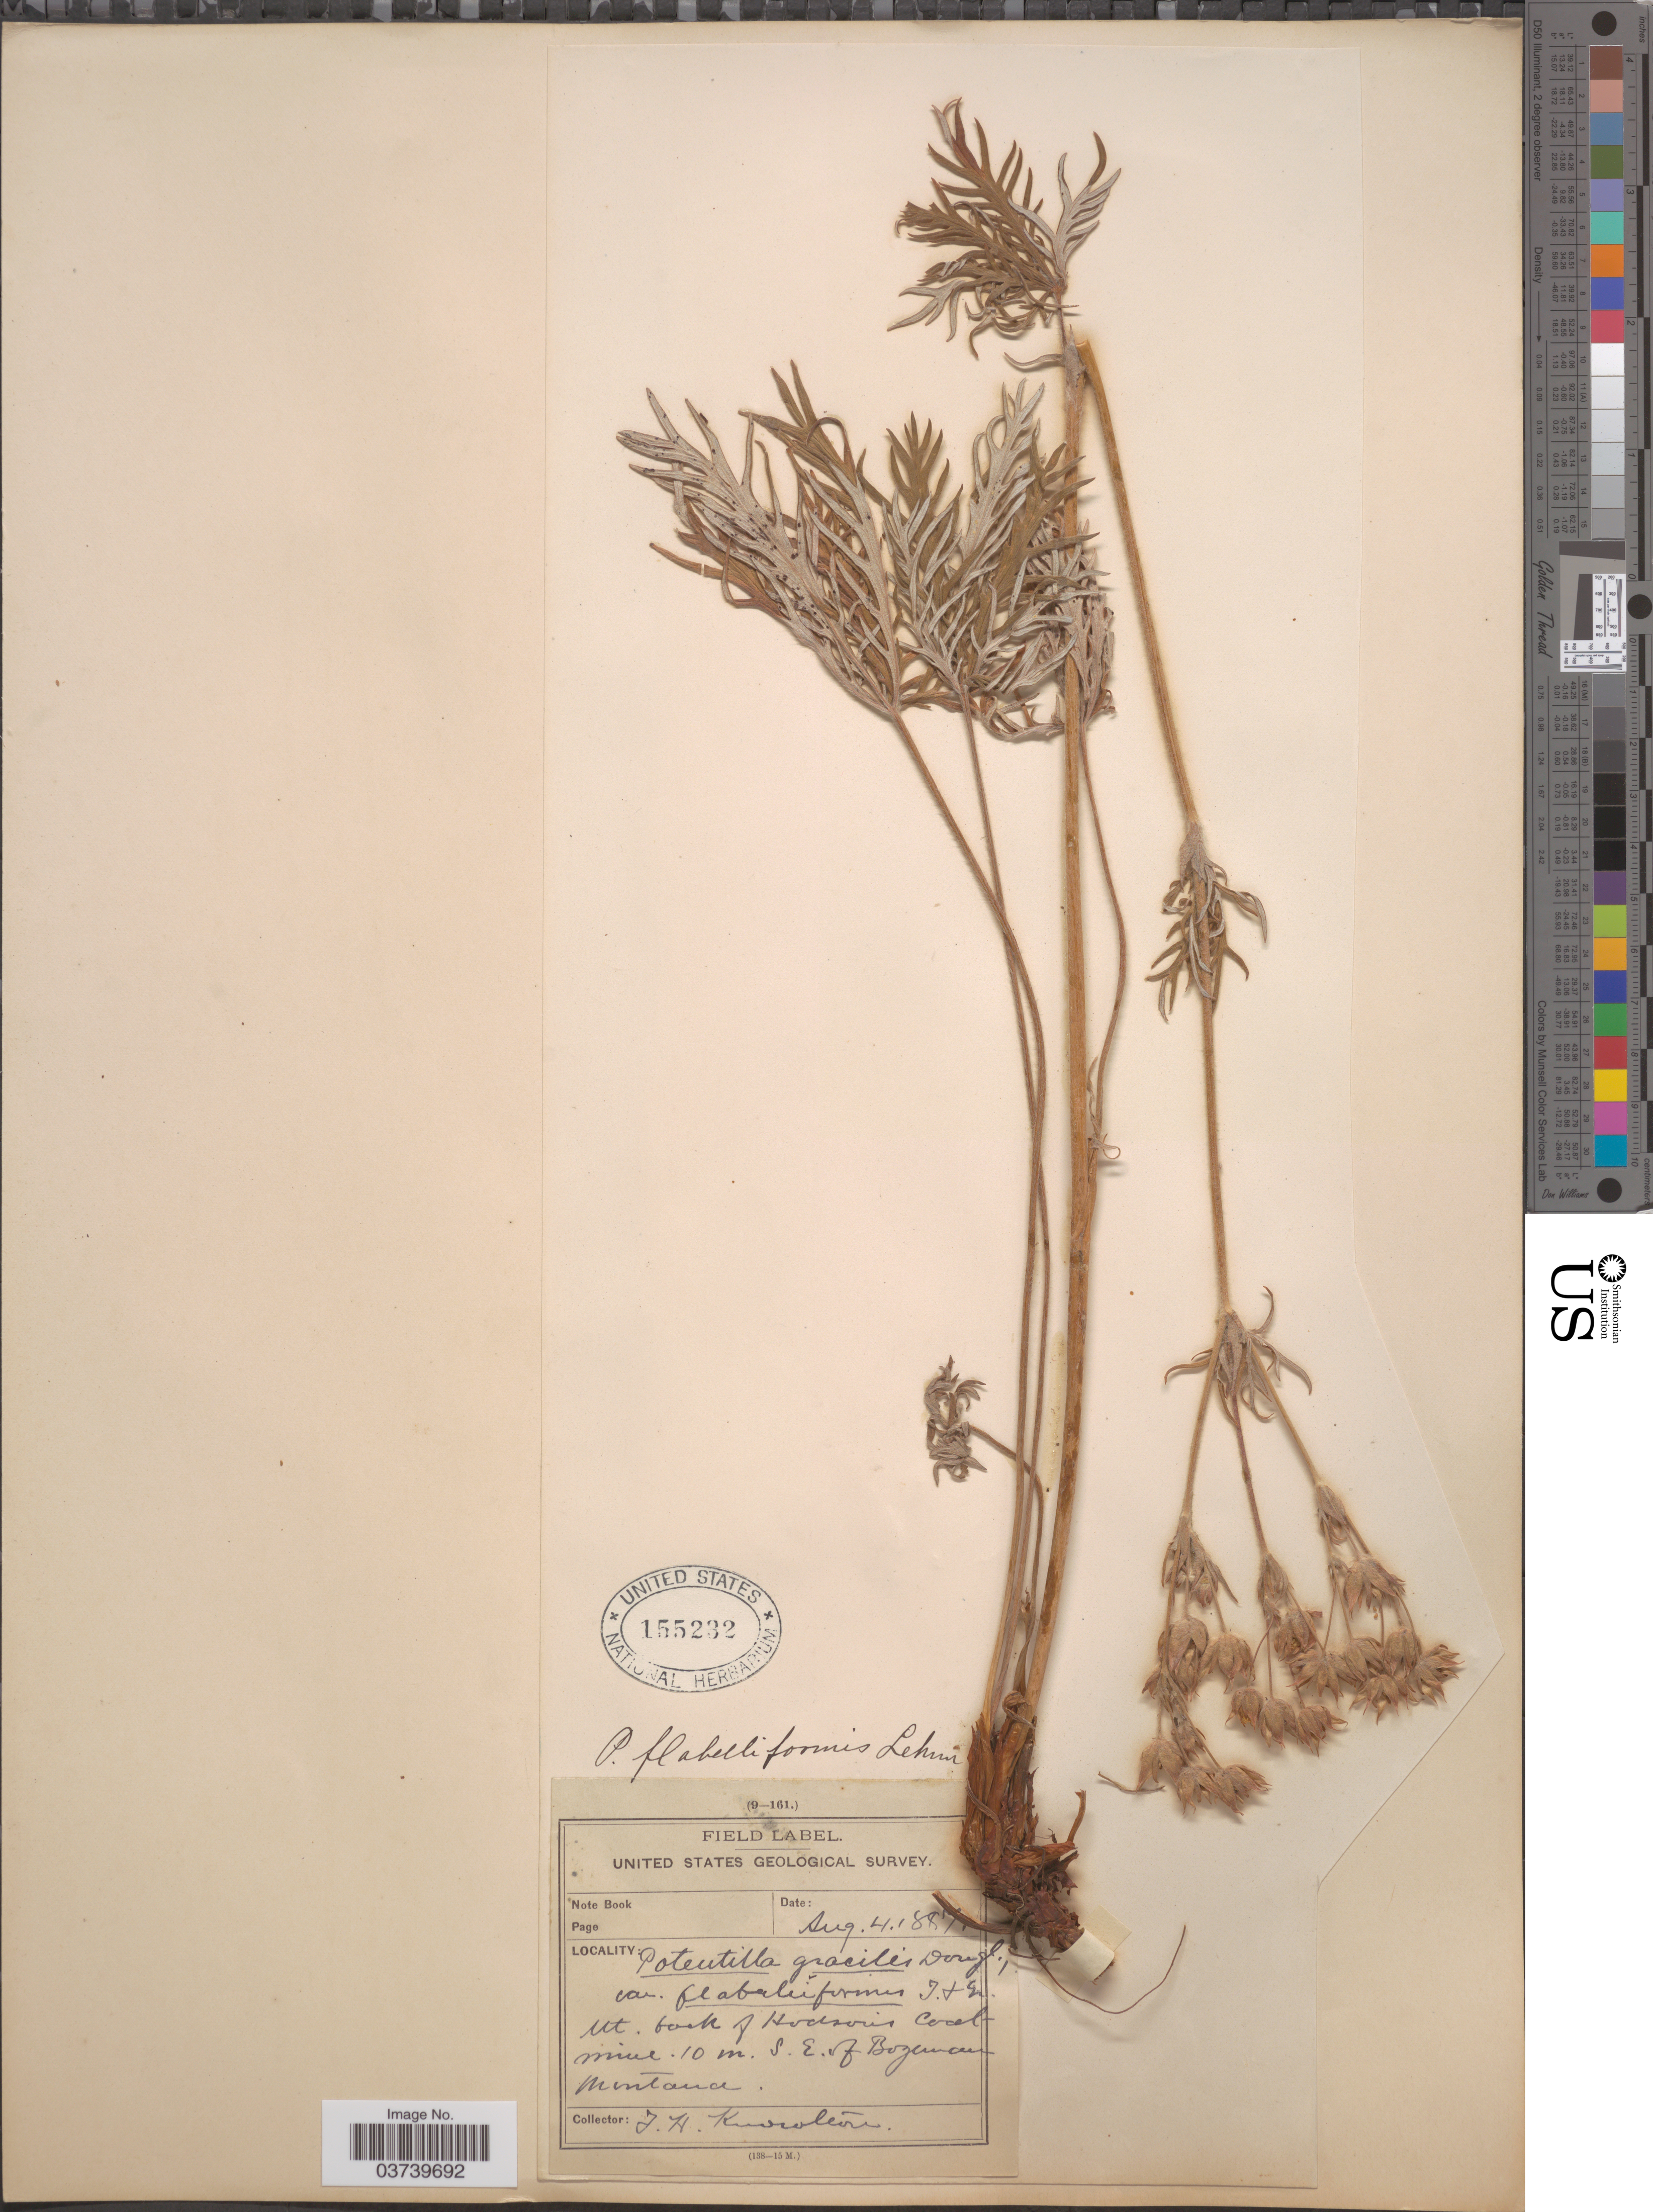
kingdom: Plantae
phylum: Tracheophyta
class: Magnoliopsida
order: Rosales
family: Rosaceae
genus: Potentilla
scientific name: Potentilla gracilis var. flabelliformis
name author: (Lehm.) Nutt.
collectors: T. H. Knowlton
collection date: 1887-08-04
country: United States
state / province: Montana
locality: Mt. back of Hudson's Coalmine. 10 m. S. E. of Bozeman.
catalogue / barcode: US 155232